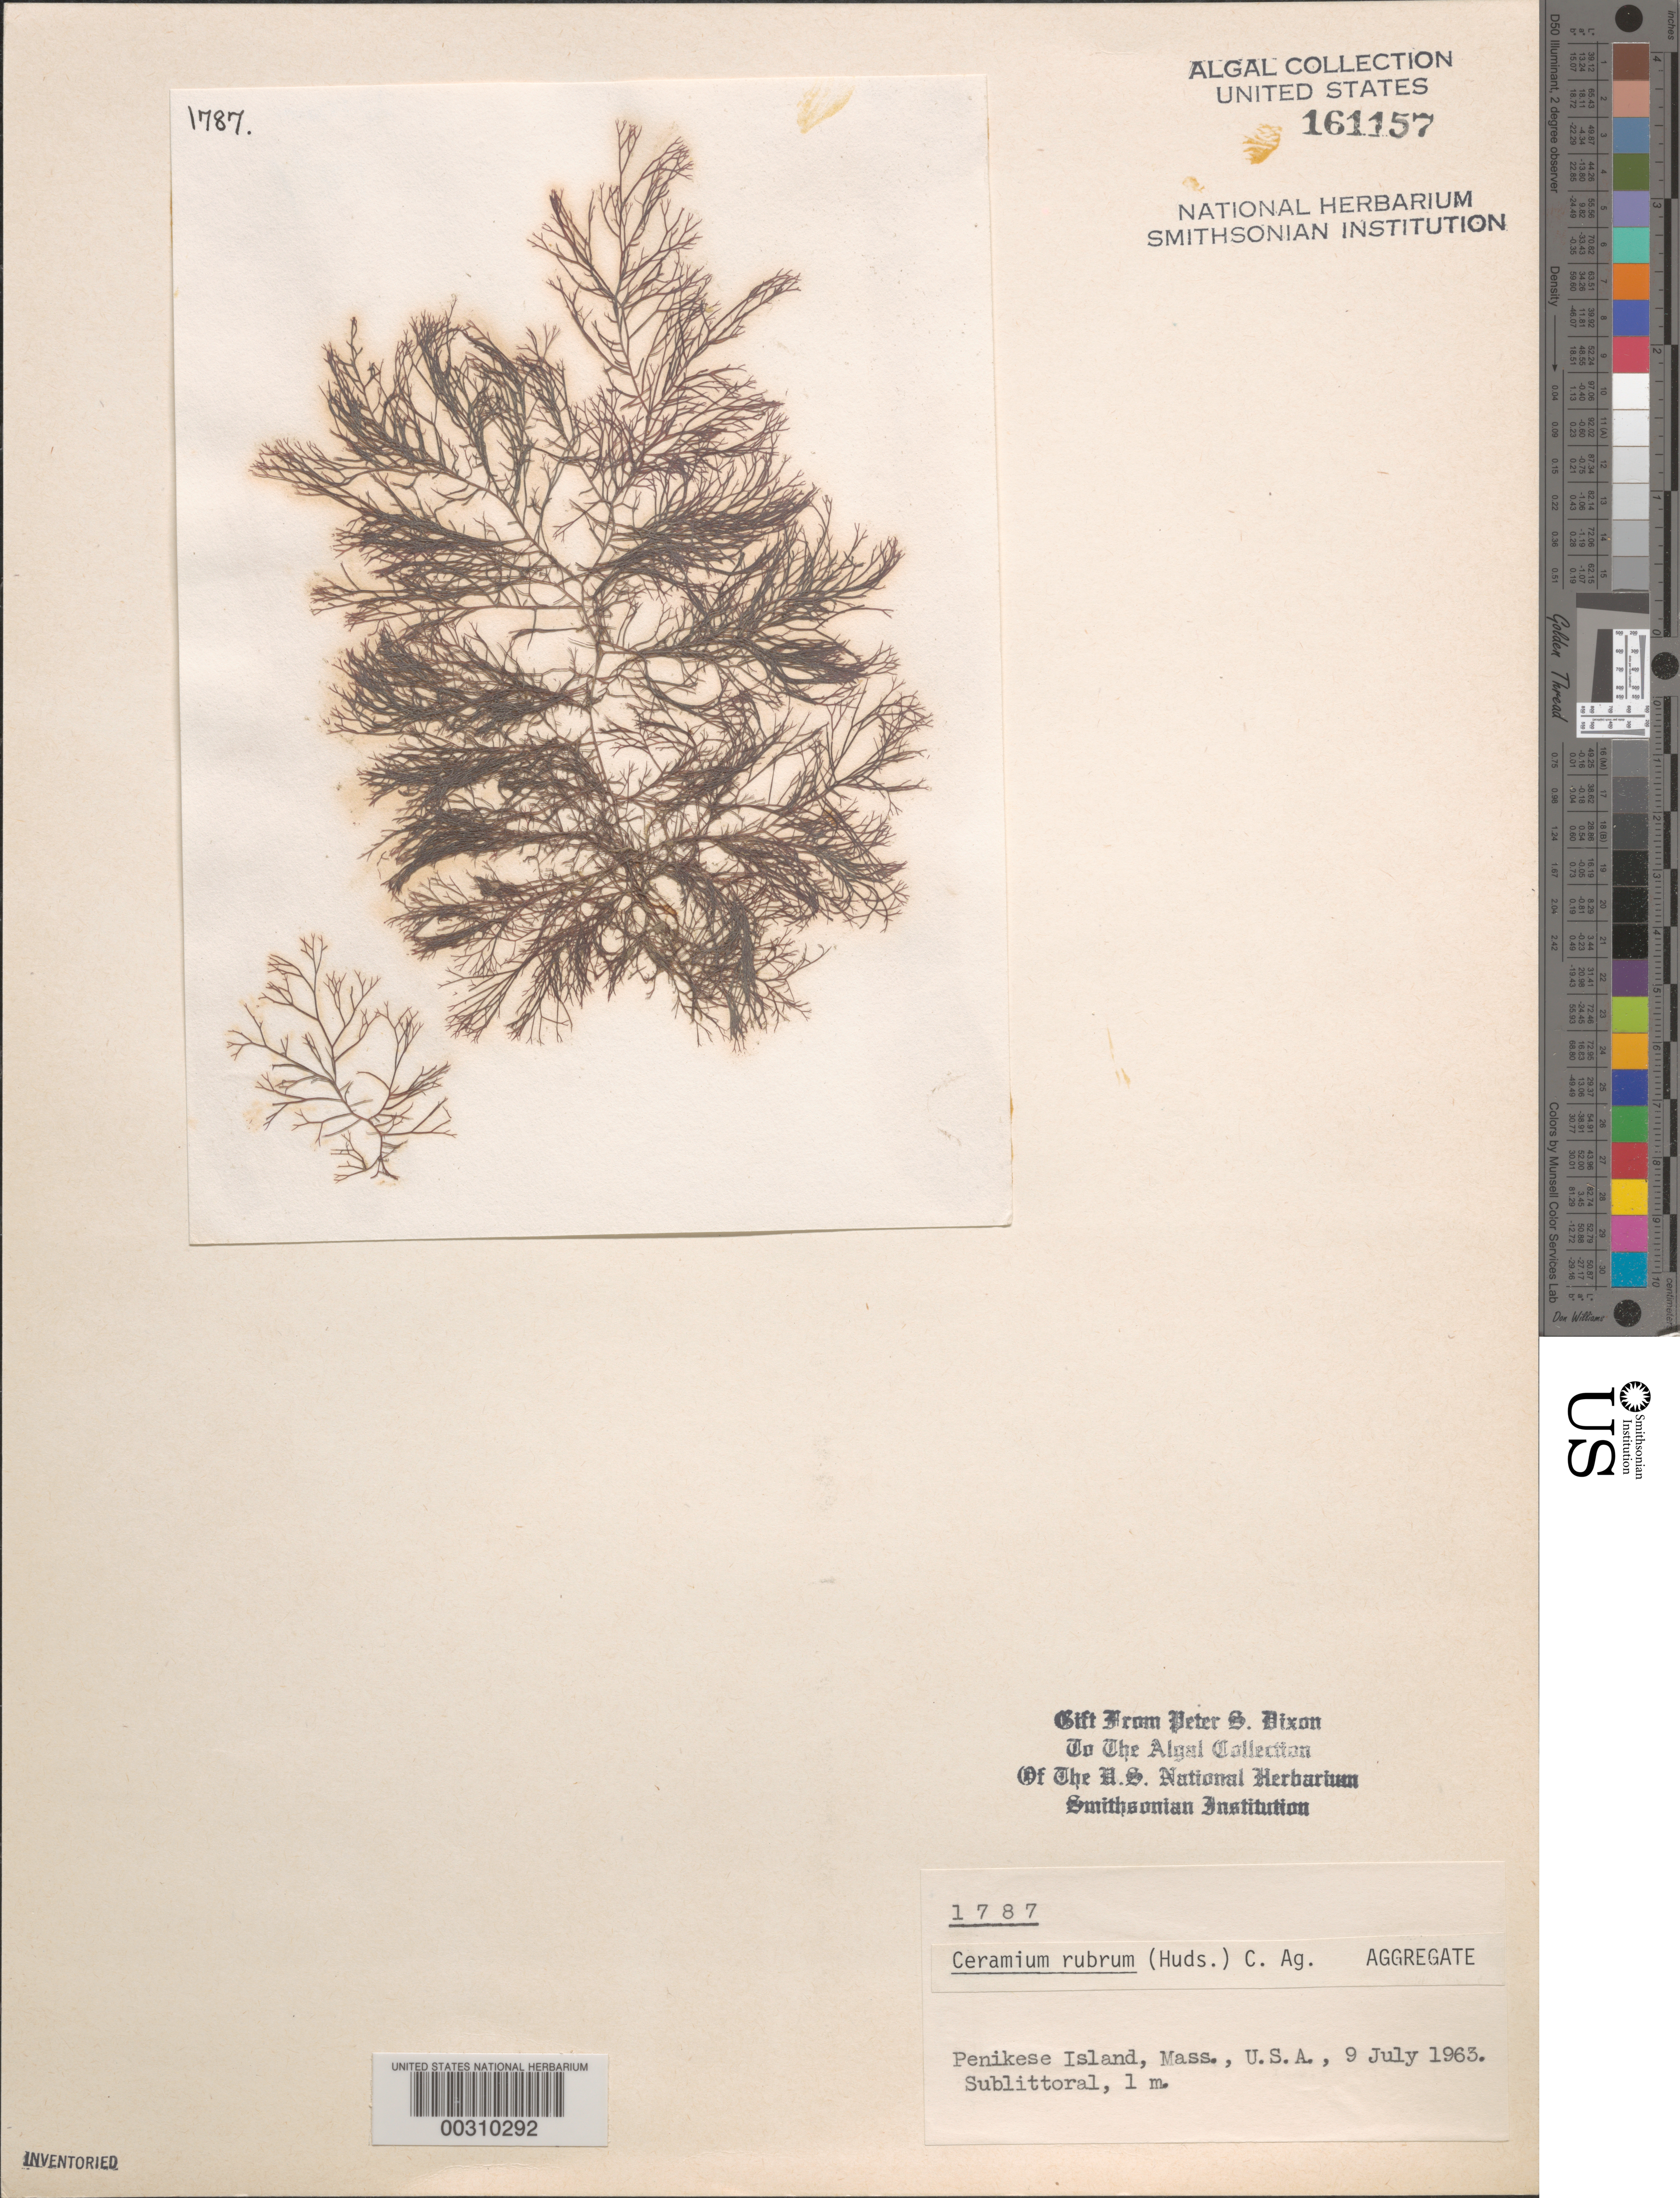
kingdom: Plantae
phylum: Rhodophyta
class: Florideophyceae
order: Ceramiales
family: Ceramiaceae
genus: Ceramium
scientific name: Ceramium rubrum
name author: C. Agardh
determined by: Dixon, P. S.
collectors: P. S. Dixon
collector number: PSD 1787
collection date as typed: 09 Jul 1963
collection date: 1963-07-09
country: United States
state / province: Massachusetts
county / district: Dukes County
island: Penikese Island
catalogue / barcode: US 161157